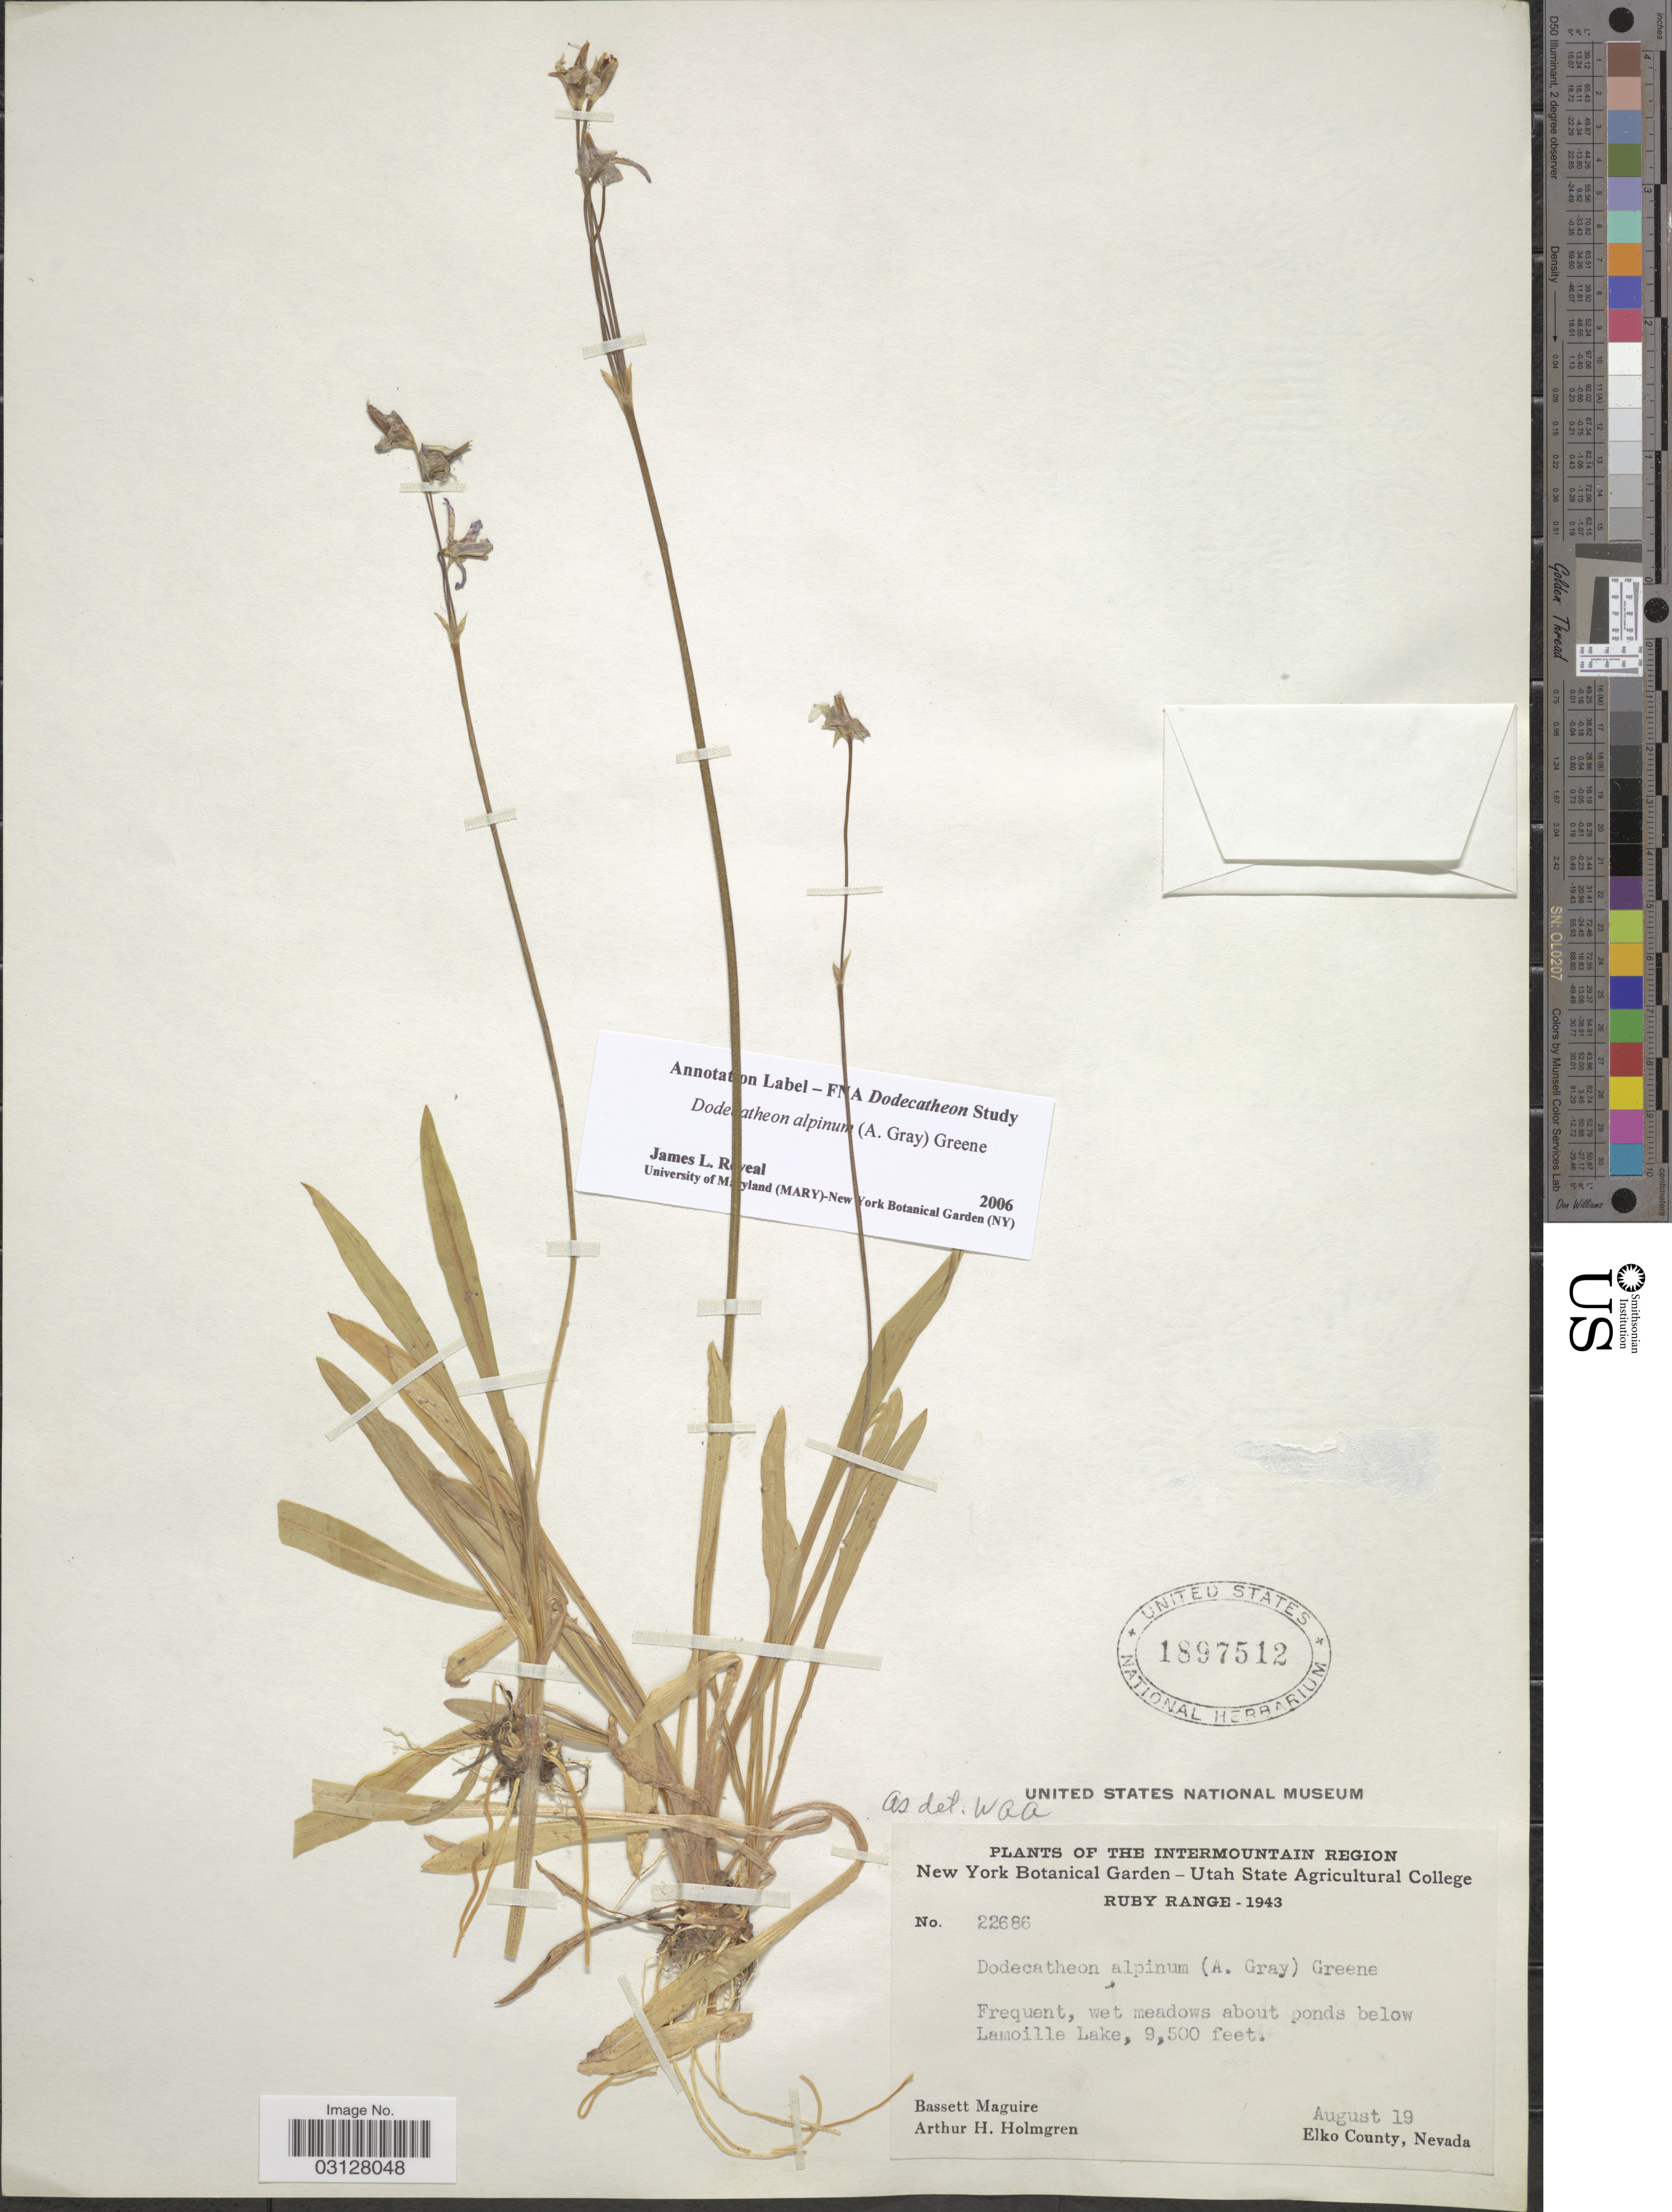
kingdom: Plantae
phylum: Tracheophyta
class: Magnoliopsida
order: Ericales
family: Primulaceae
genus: Dodecatheon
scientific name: Dodecatheon alpinum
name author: (A. Gray) Greene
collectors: B. Maguire & A. H. Holmgren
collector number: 22686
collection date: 1943-08-19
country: United States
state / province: Nevada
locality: The Intermountain Region. Ruby Range. Frequent, wet meadows about ponds below Lamoille Lake. Elko County.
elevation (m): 2896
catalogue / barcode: US 1897512